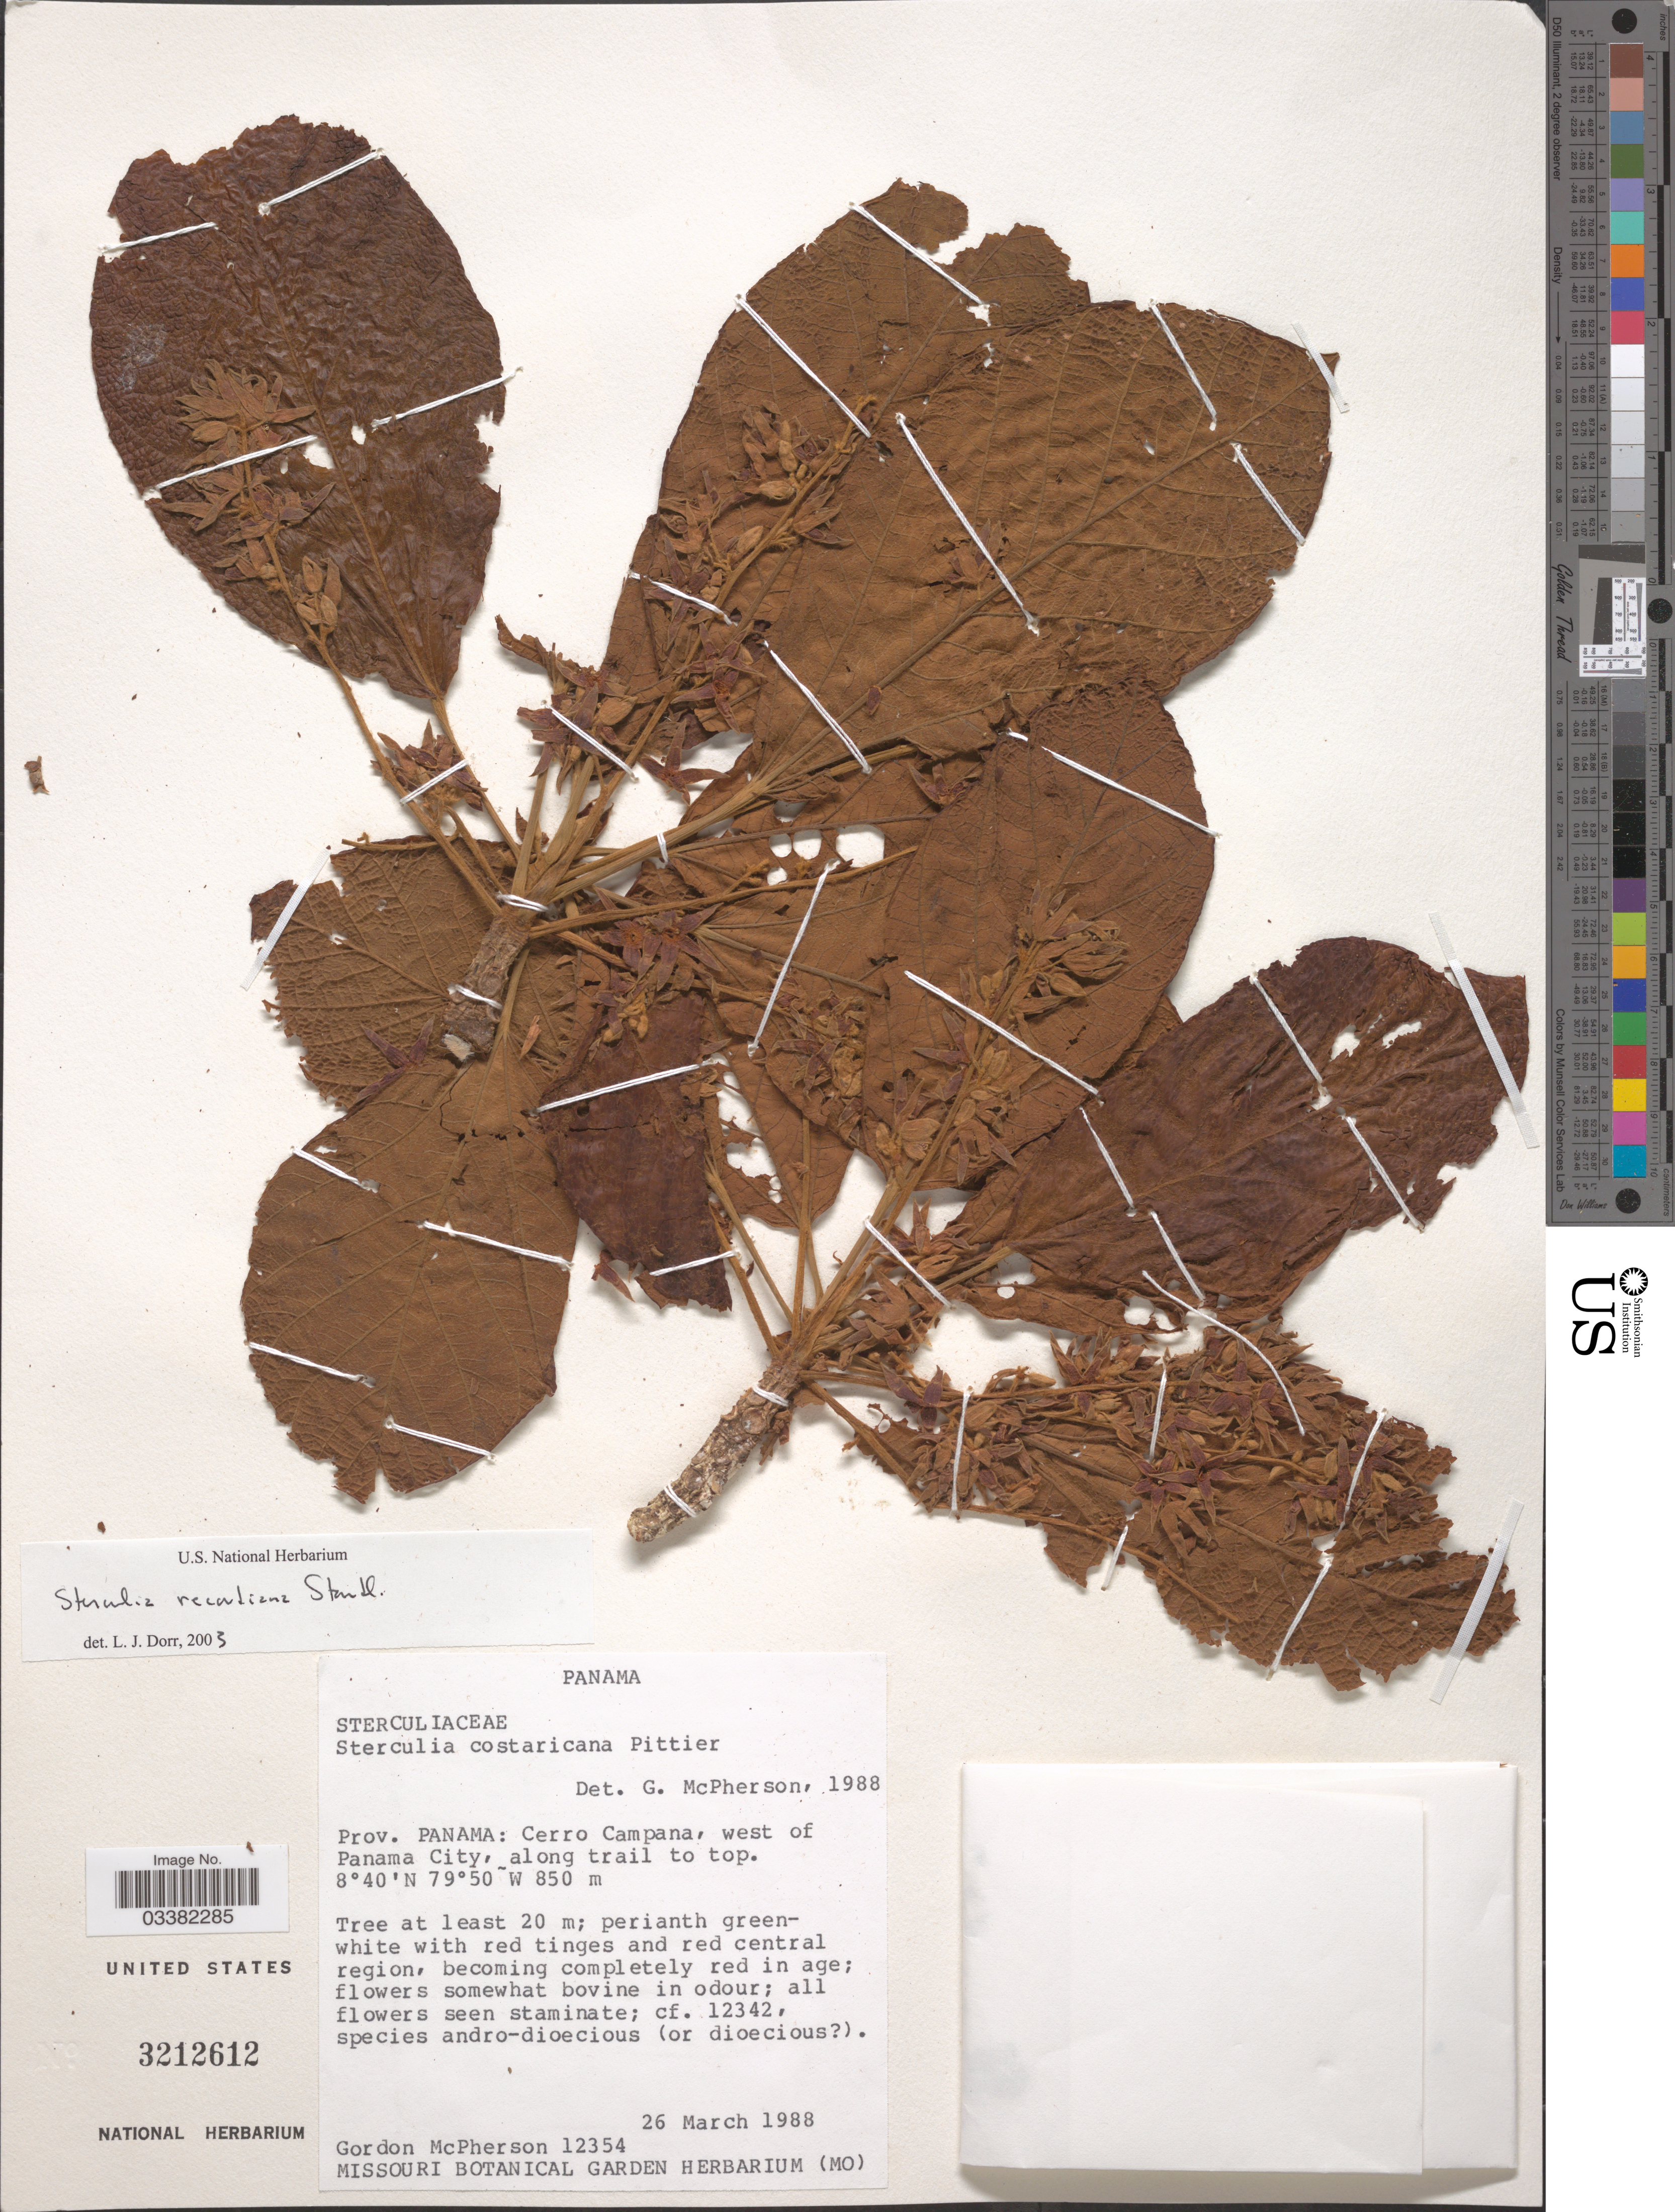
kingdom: Plantae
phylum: Tracheophyta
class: Magnoliopsida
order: Malvales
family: Malvaceae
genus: Sterculia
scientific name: Sterculia recordiana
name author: Standl.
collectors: G. D. McPherson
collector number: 12354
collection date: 1988-03-26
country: Panama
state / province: Panamá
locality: Cerro Campana, west of Panama City, along trail to top.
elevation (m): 850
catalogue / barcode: US 3212612